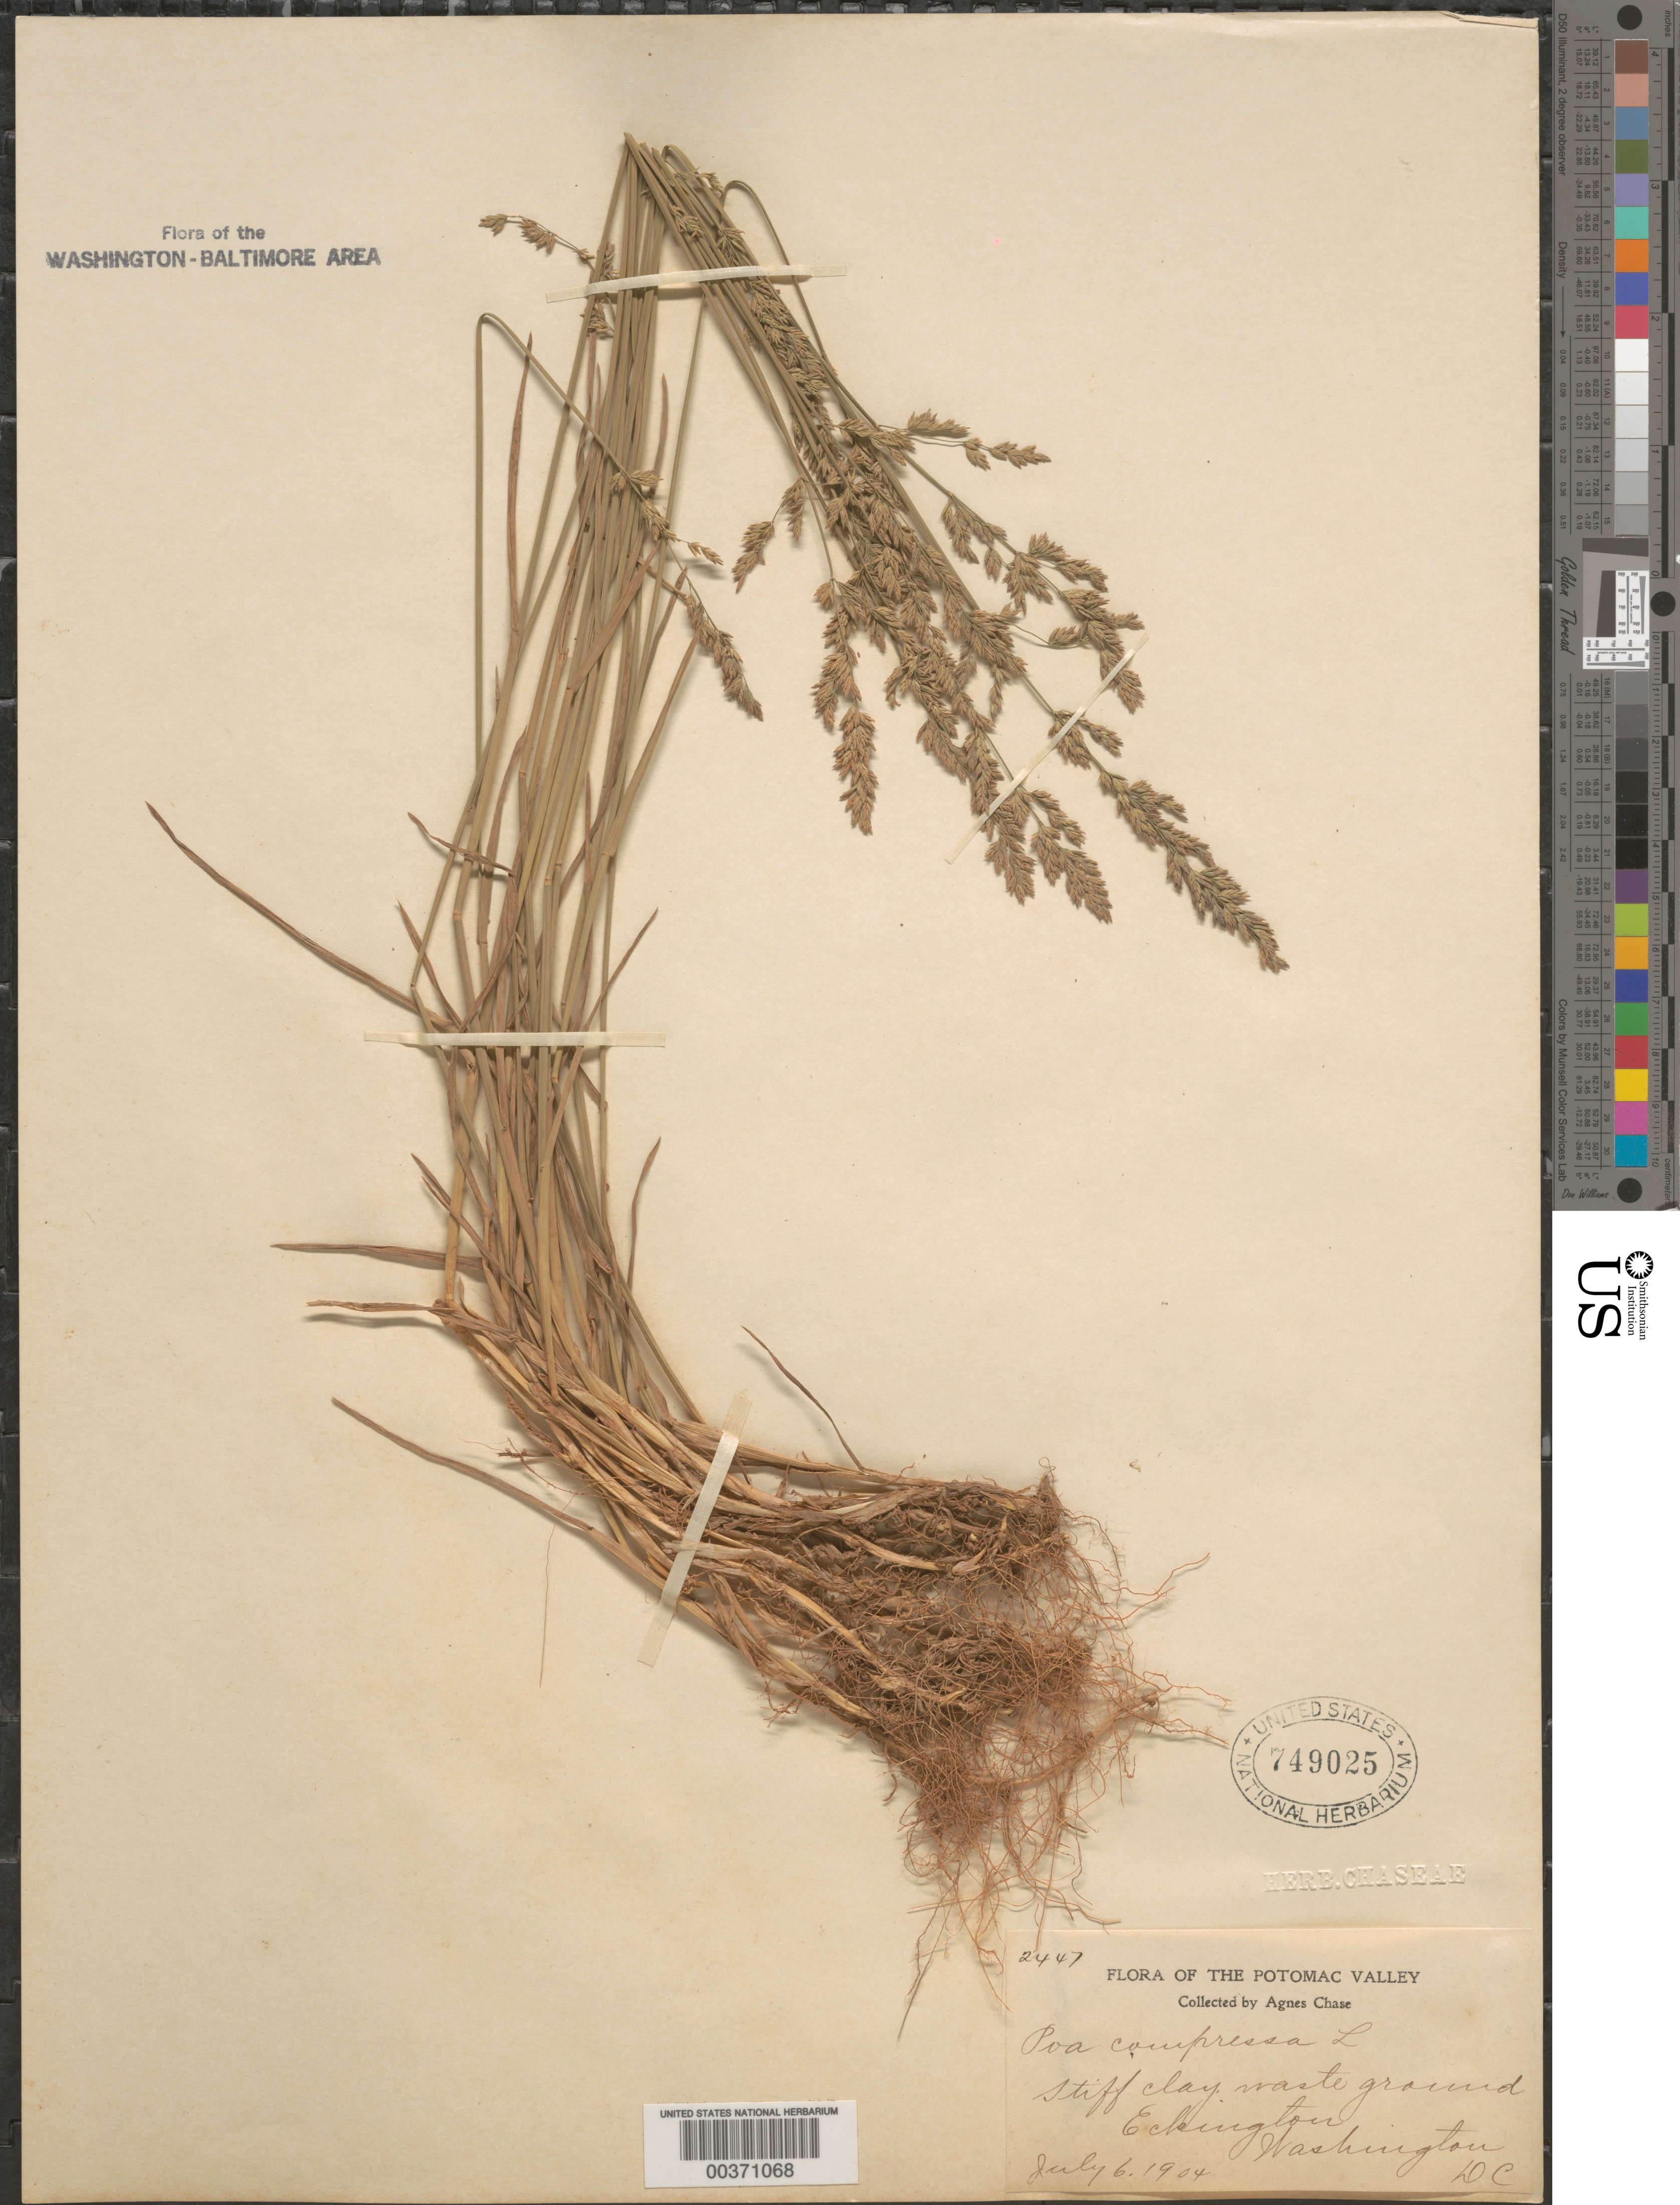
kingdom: Plantae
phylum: Tracheophyta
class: Liliopsida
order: Poales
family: Poaceae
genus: Poa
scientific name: Poa compressa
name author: L.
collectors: A. Chase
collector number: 2447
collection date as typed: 06 Jul 1904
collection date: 1904-07-06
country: United States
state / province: District of Columbia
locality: Eckington, Washington DC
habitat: Stiff clay, waste ground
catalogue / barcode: US 749025